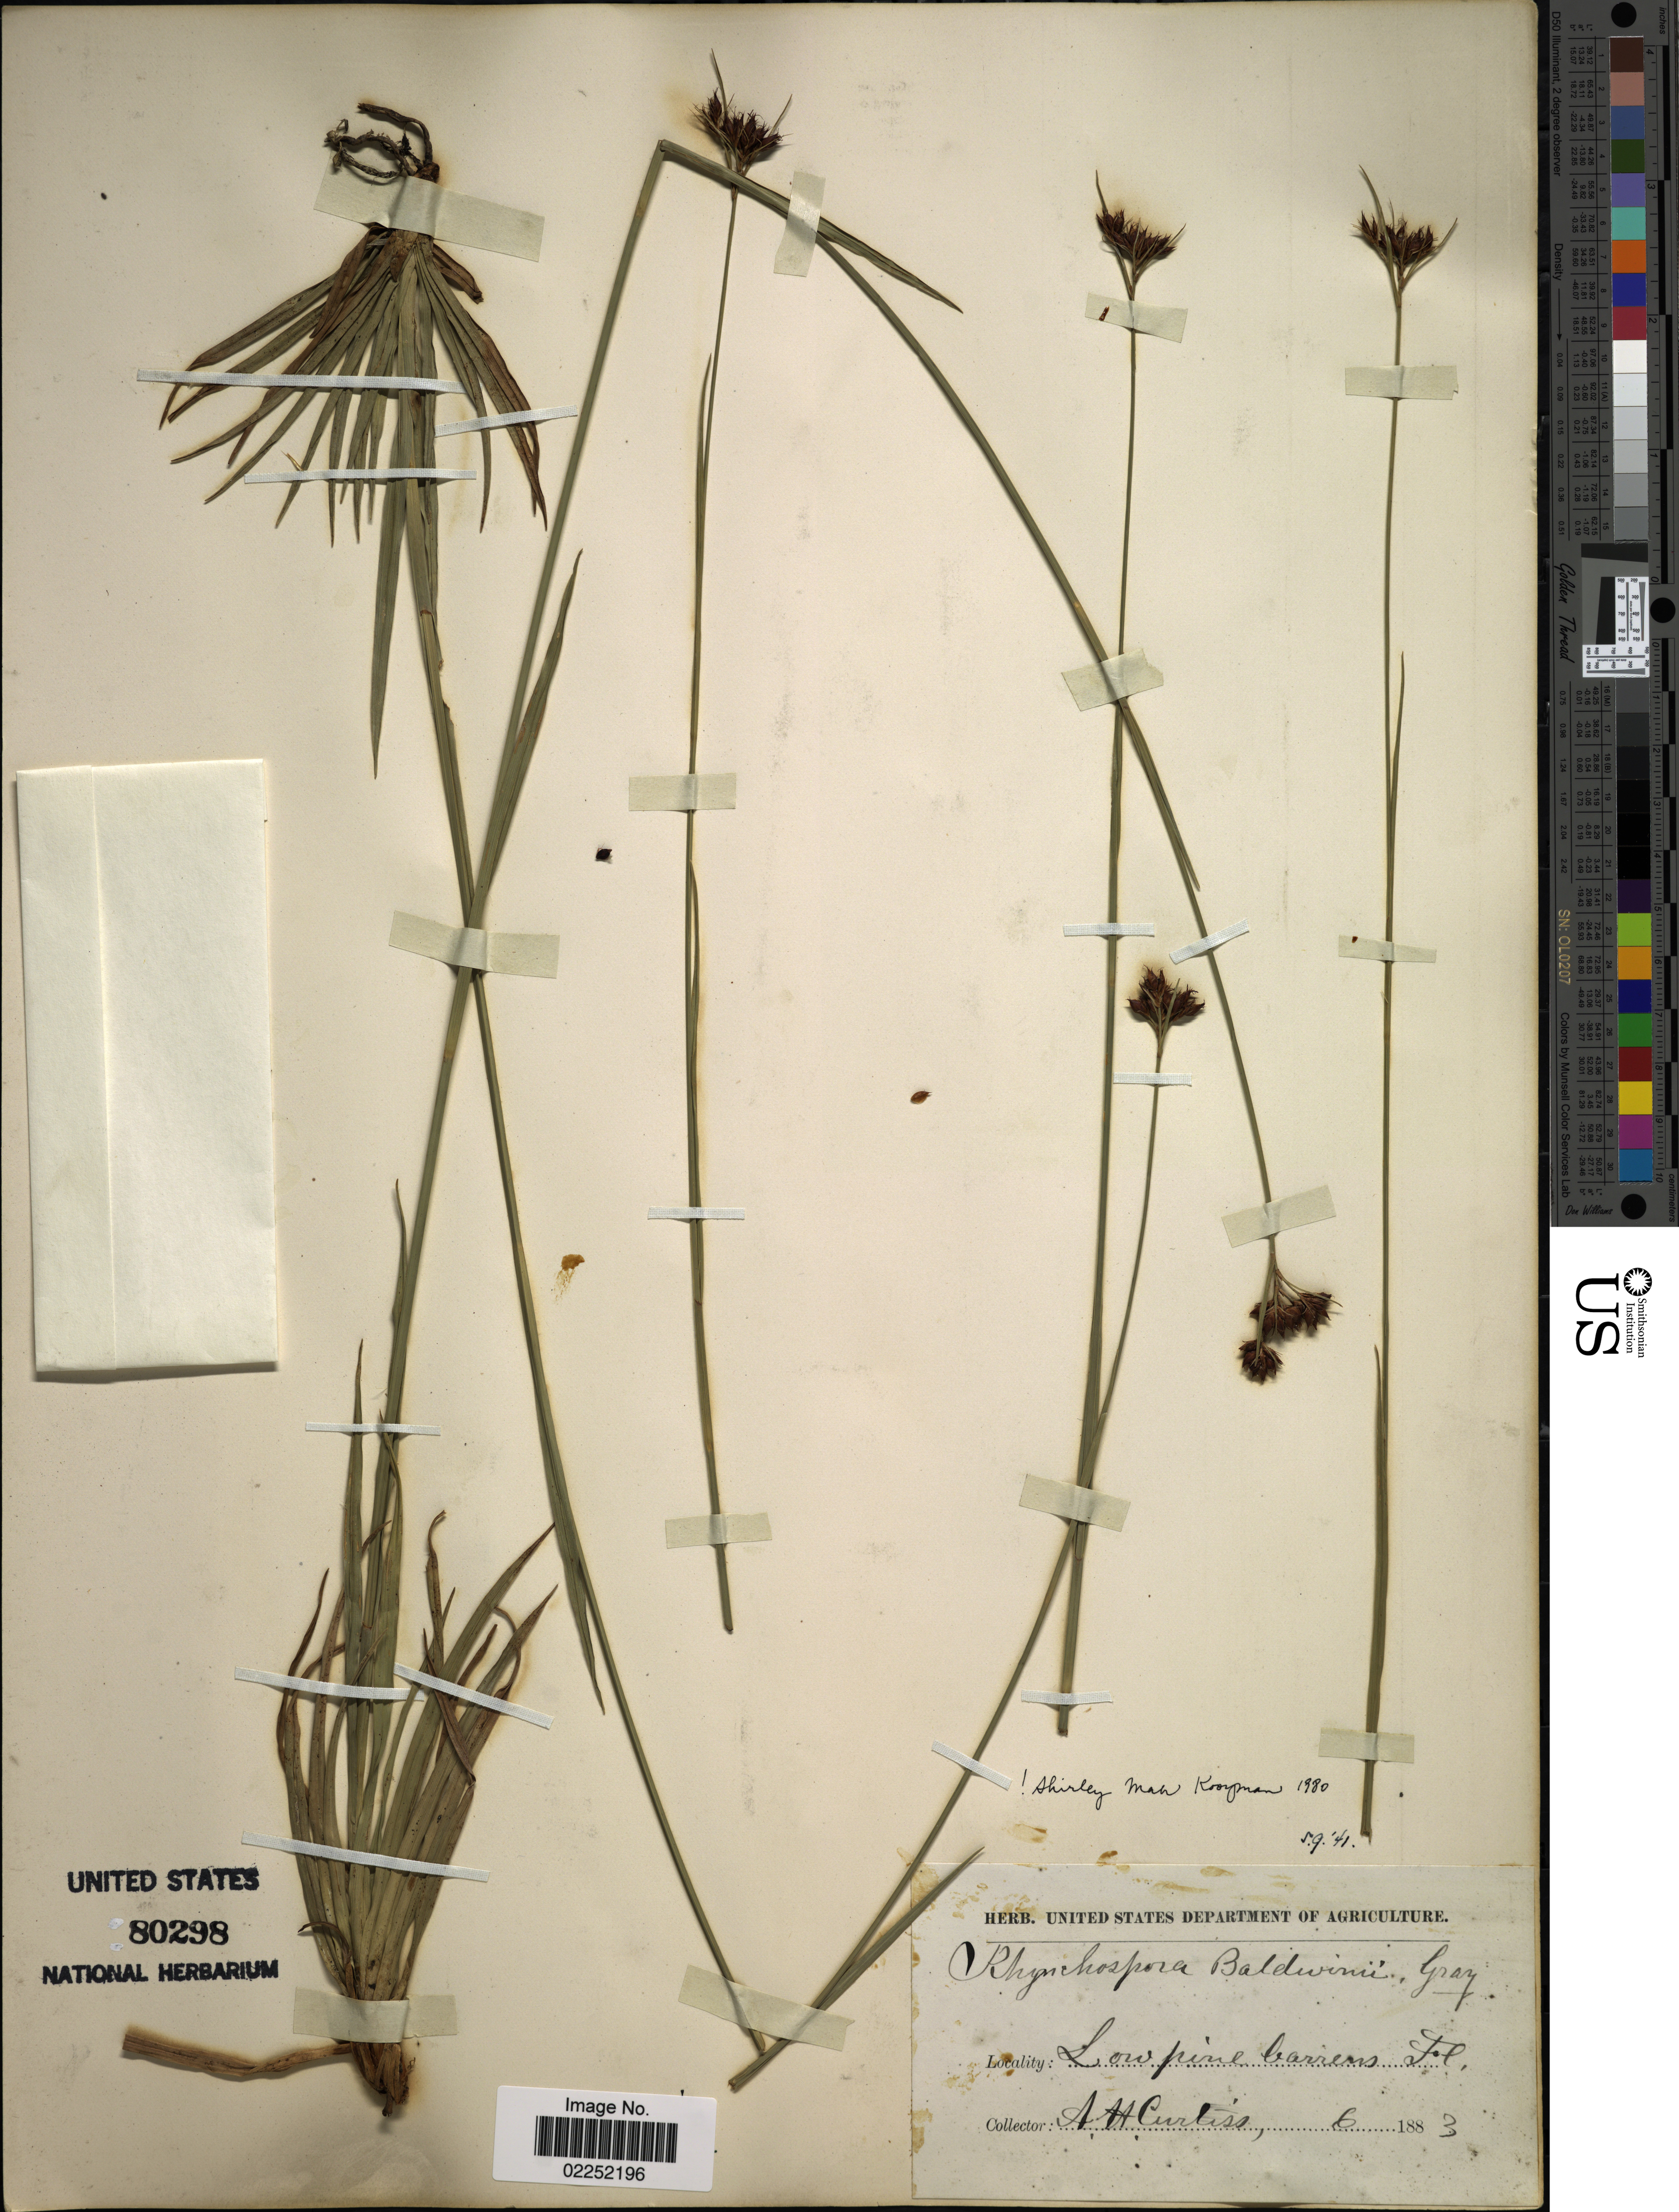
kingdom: Plantae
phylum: Tracheophyta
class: Liliopsida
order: Poales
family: Cyperaceae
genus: Rhynchospora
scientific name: Rhynchospora baldwinii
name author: A. Gray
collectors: A. H. Curtiss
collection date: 1883-06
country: United States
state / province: Florida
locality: Low pine barrens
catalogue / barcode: US 80298